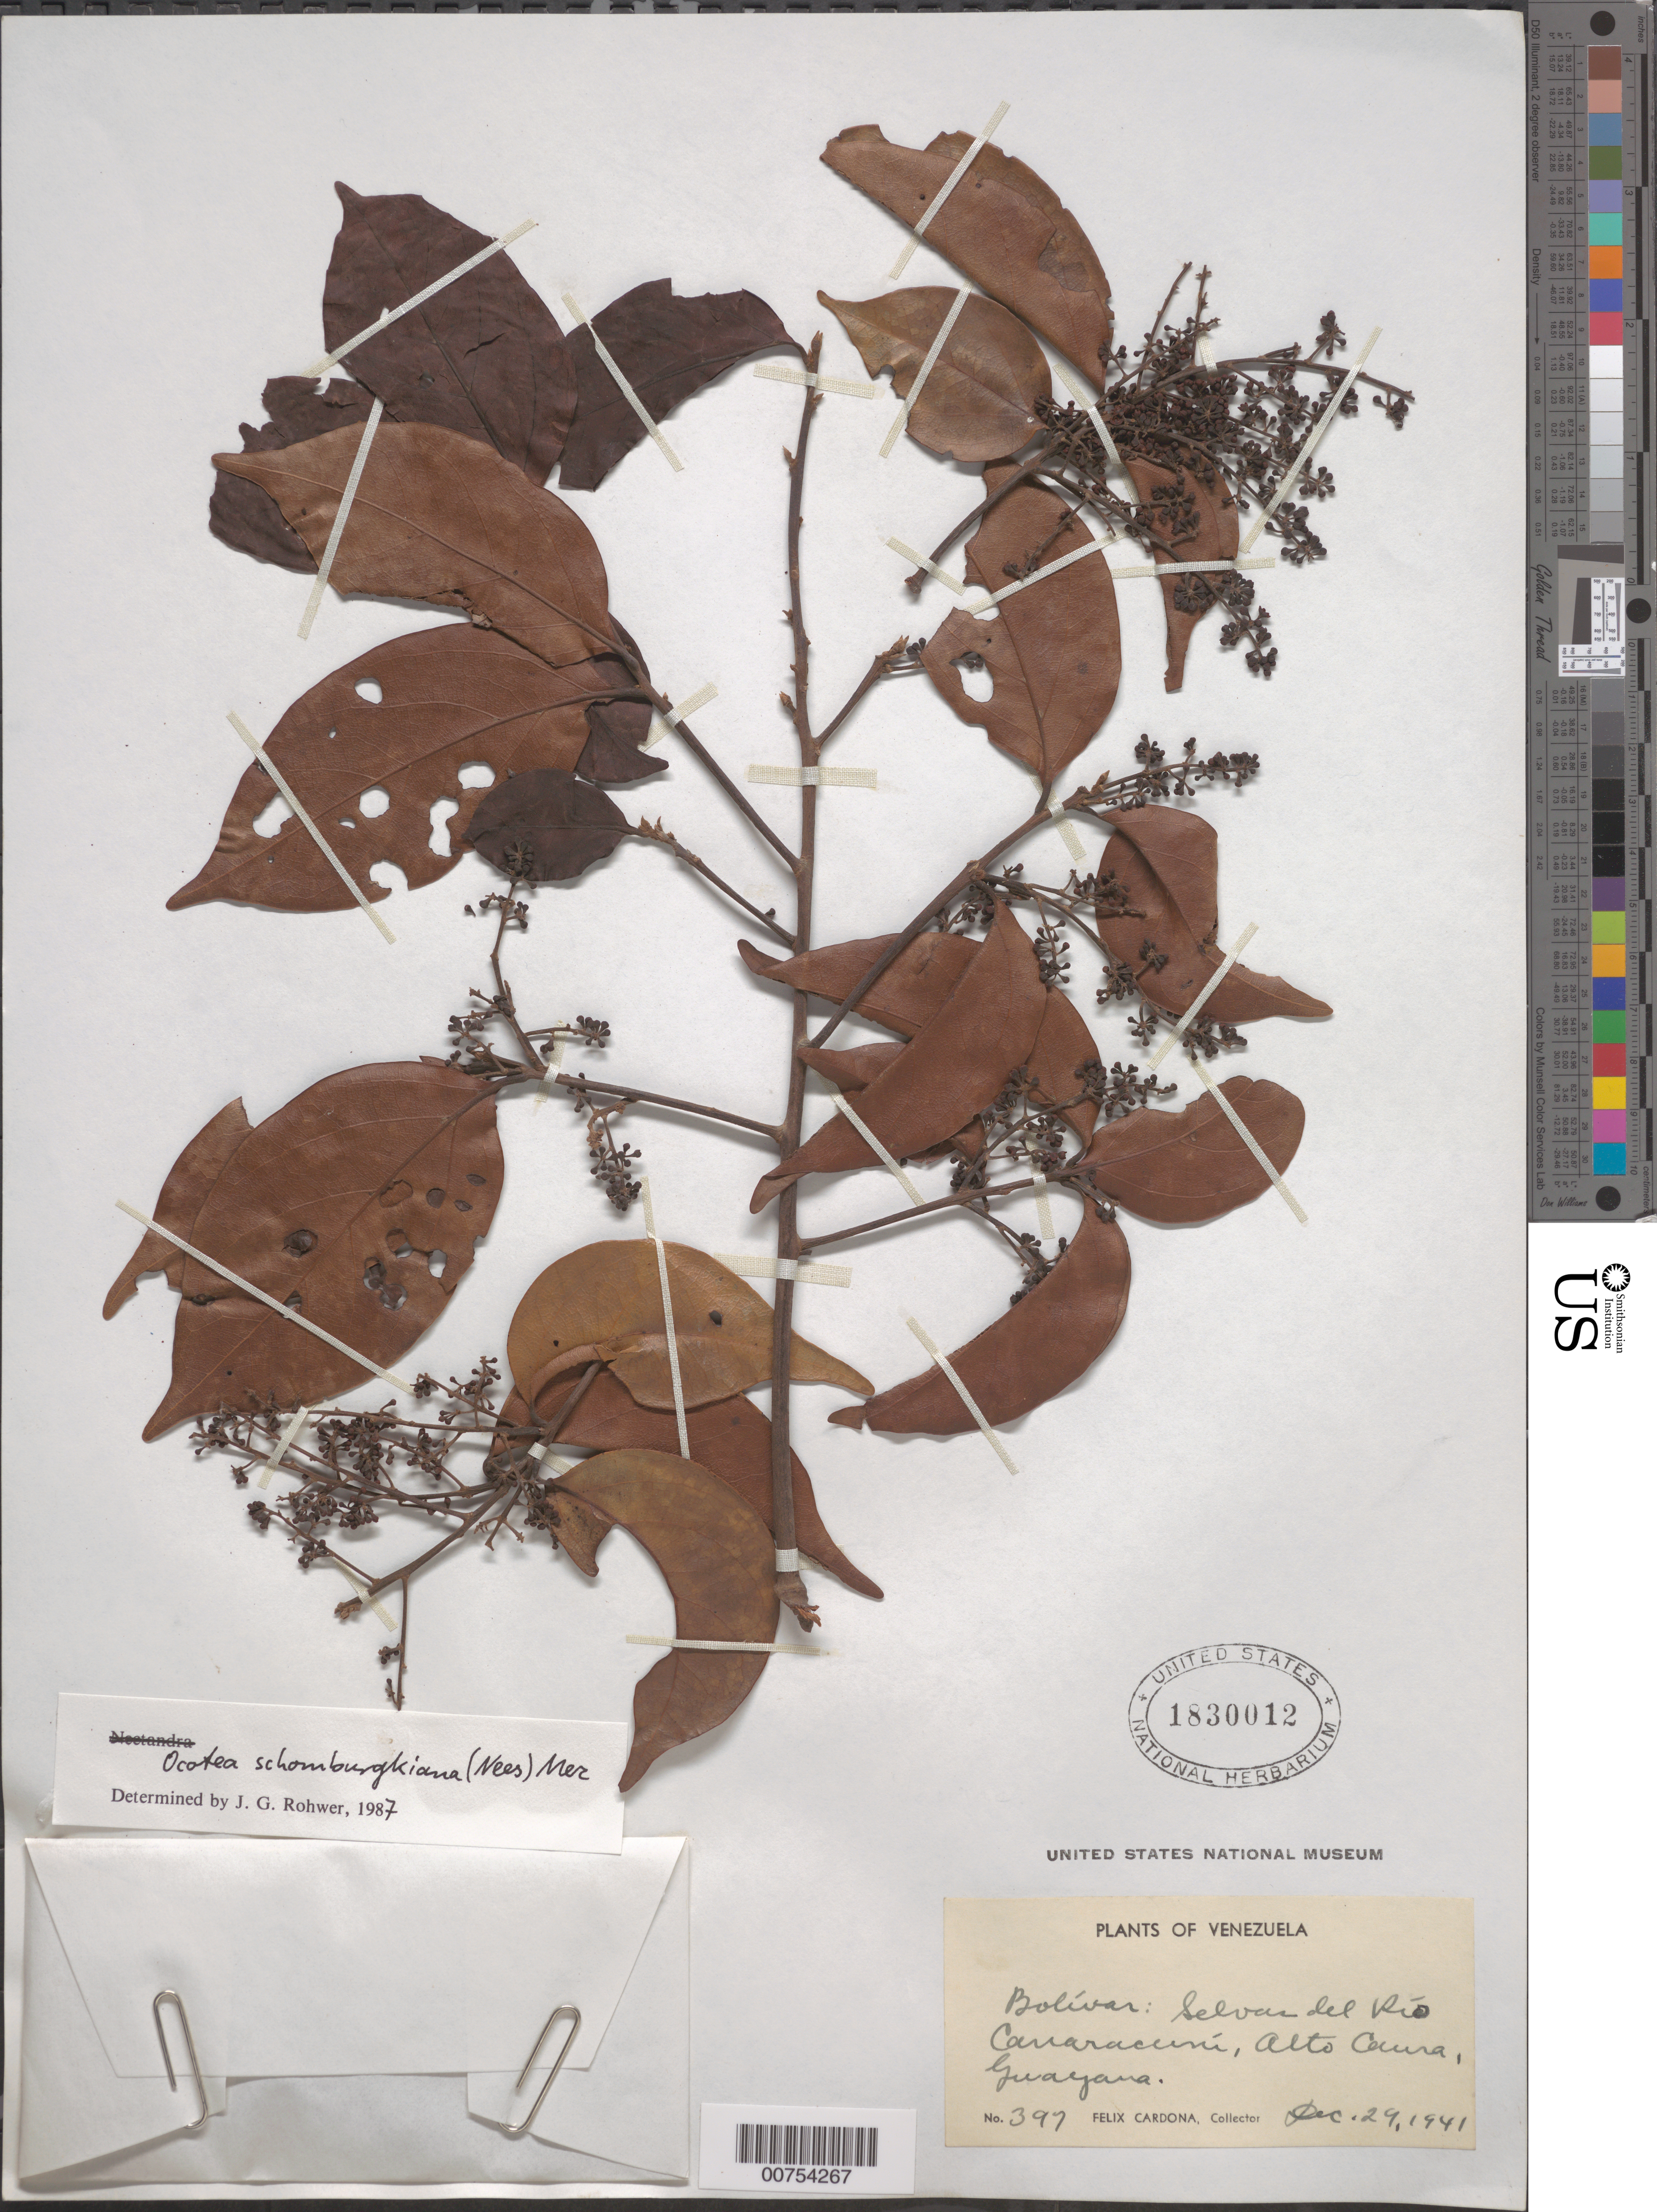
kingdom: Plantae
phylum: Tracheophyta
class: Magnoliopsida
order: Laurales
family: Lauraceae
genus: Ocotea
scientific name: Ocotea schomburgkiana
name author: (Nees) Mez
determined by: Rohwer, J. G.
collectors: F. Cardona Puig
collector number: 397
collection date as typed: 29-Dec-41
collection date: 1941-12-29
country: Venezuela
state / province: Bolívar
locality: Río Carraracuní, Alto Caura, Guayana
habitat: Selvas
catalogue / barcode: US 1830012